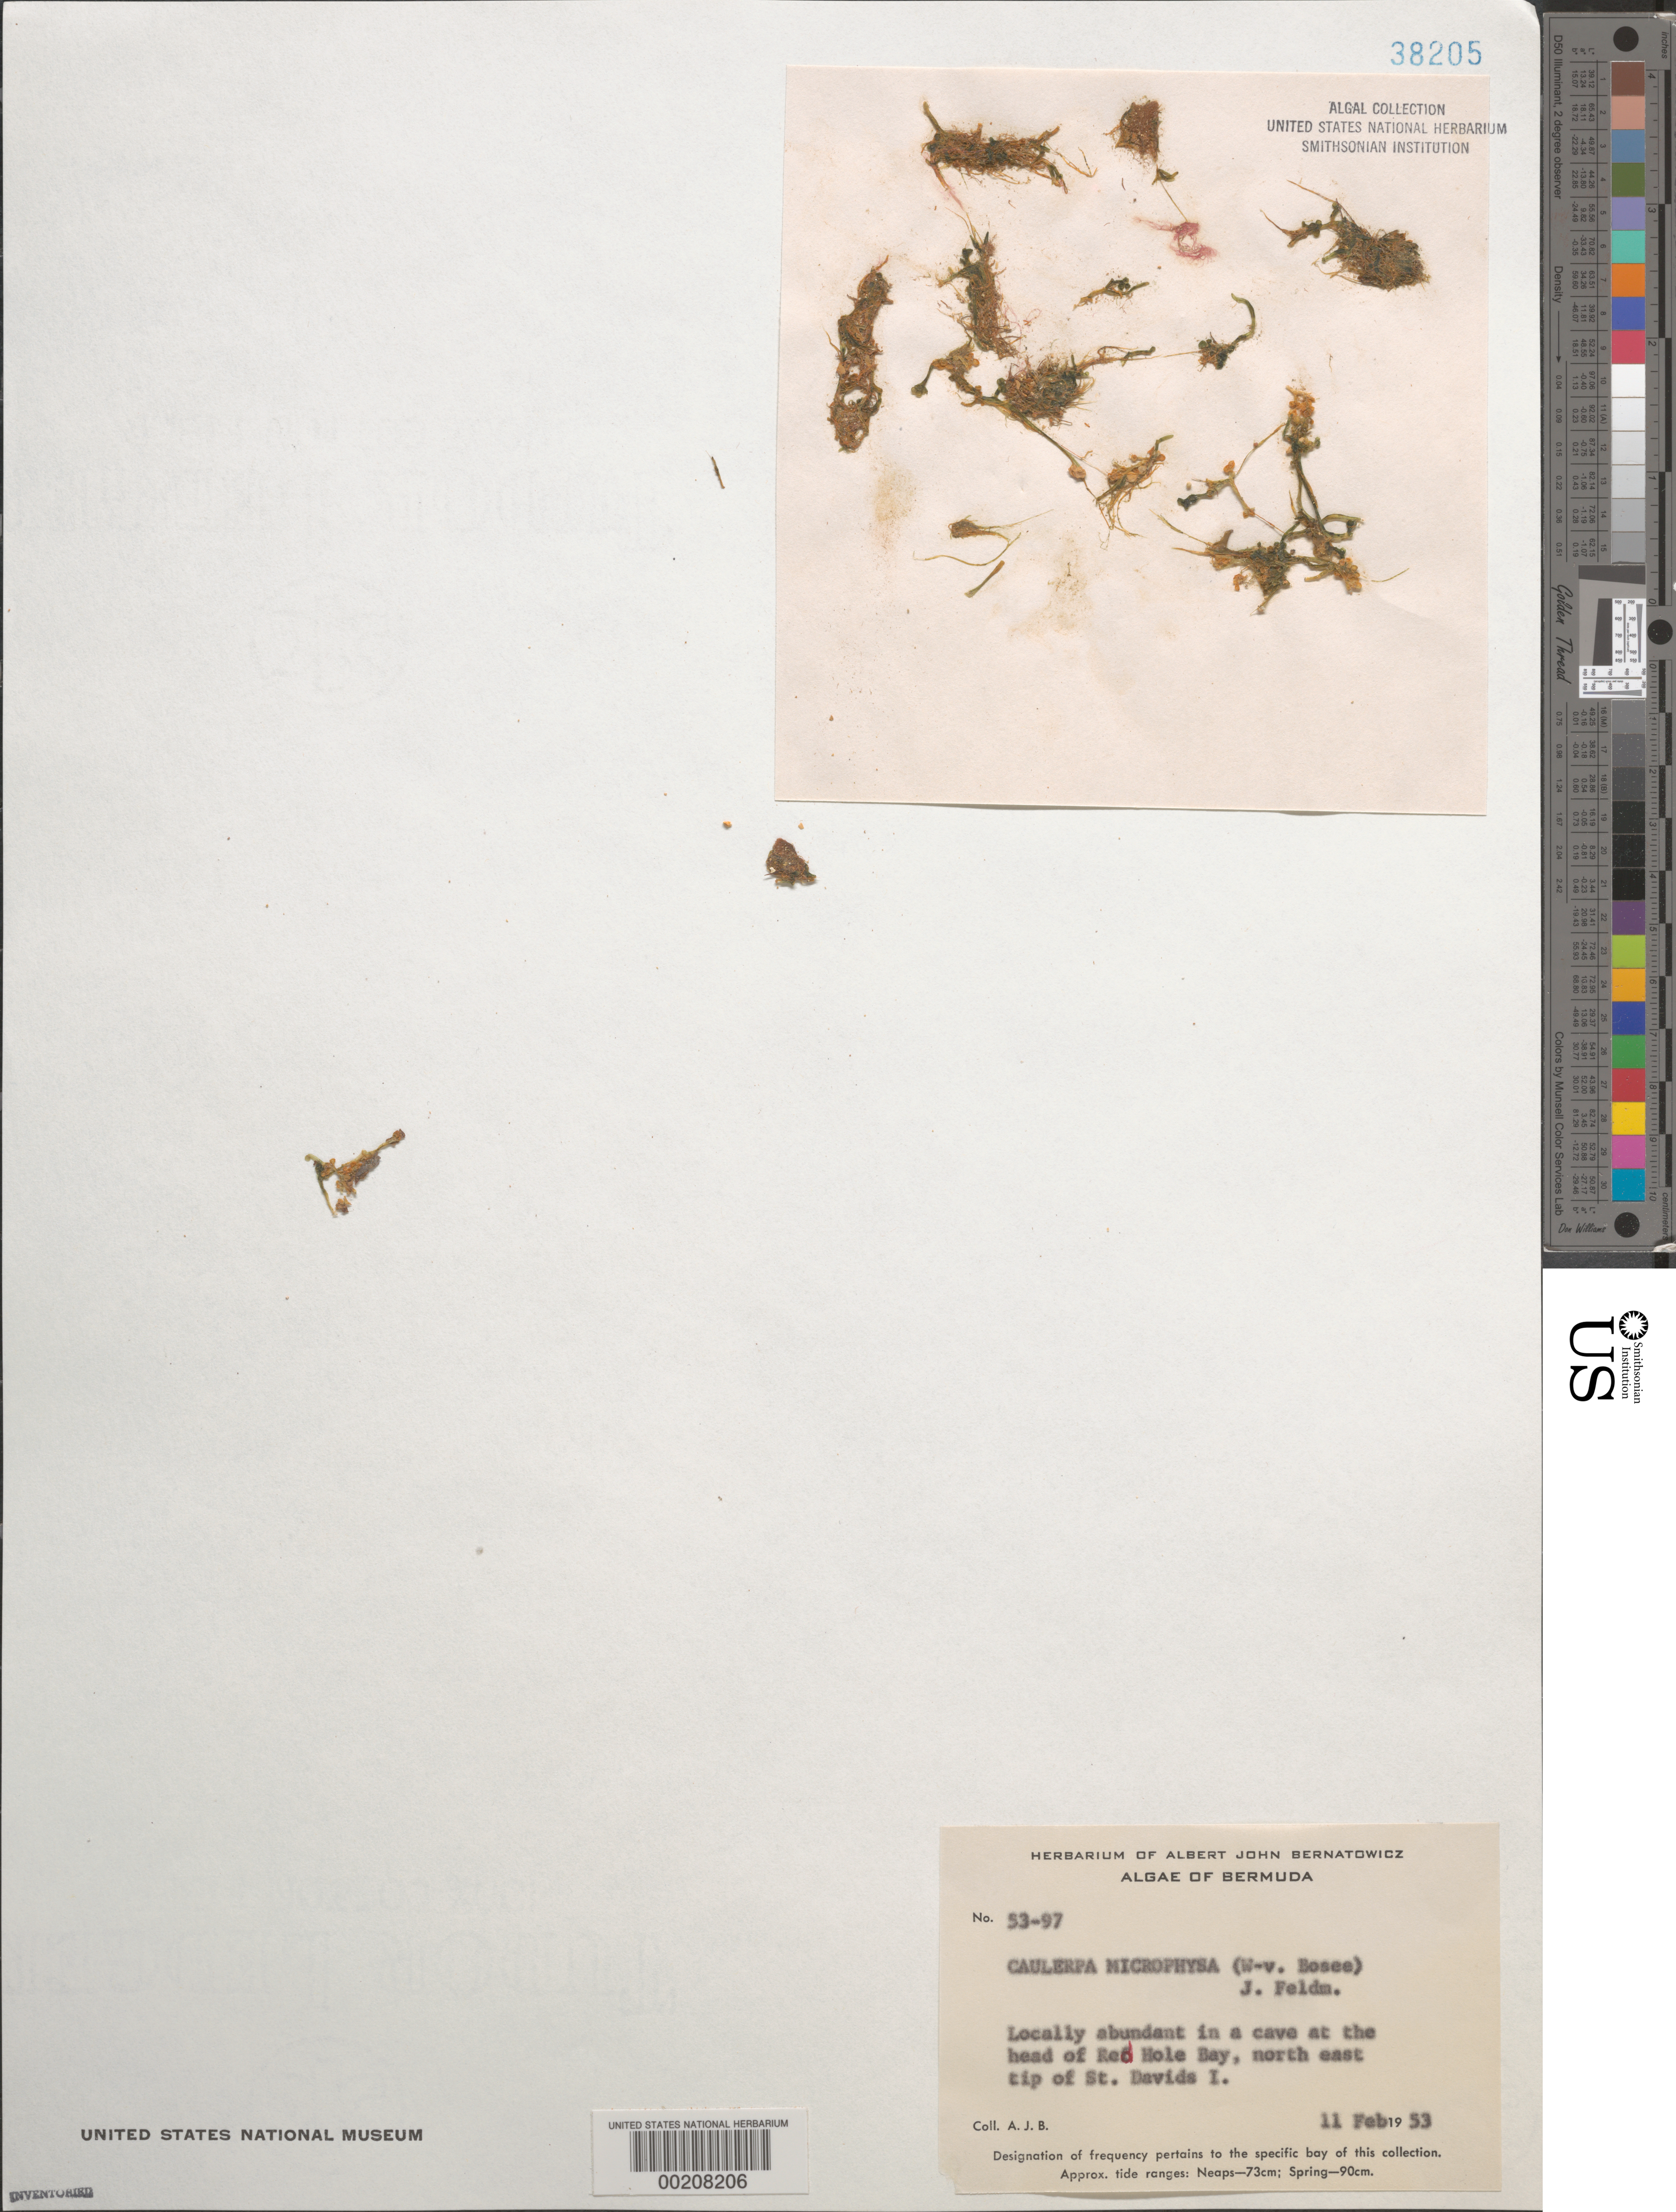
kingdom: Plantae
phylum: Chlorophyta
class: Ulvophyceae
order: Bryopsidales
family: Caulerpaceae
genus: Caulerpa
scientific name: Caulerpa microphysa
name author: (Weber Bosse) Feldmann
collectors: A. Bernatowicz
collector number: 53-97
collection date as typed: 11 Feb 1953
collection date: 1953-02-11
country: Bermuda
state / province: Saint George's (parish)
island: St. David's Island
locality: Red Hole Bay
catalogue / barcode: US 38205